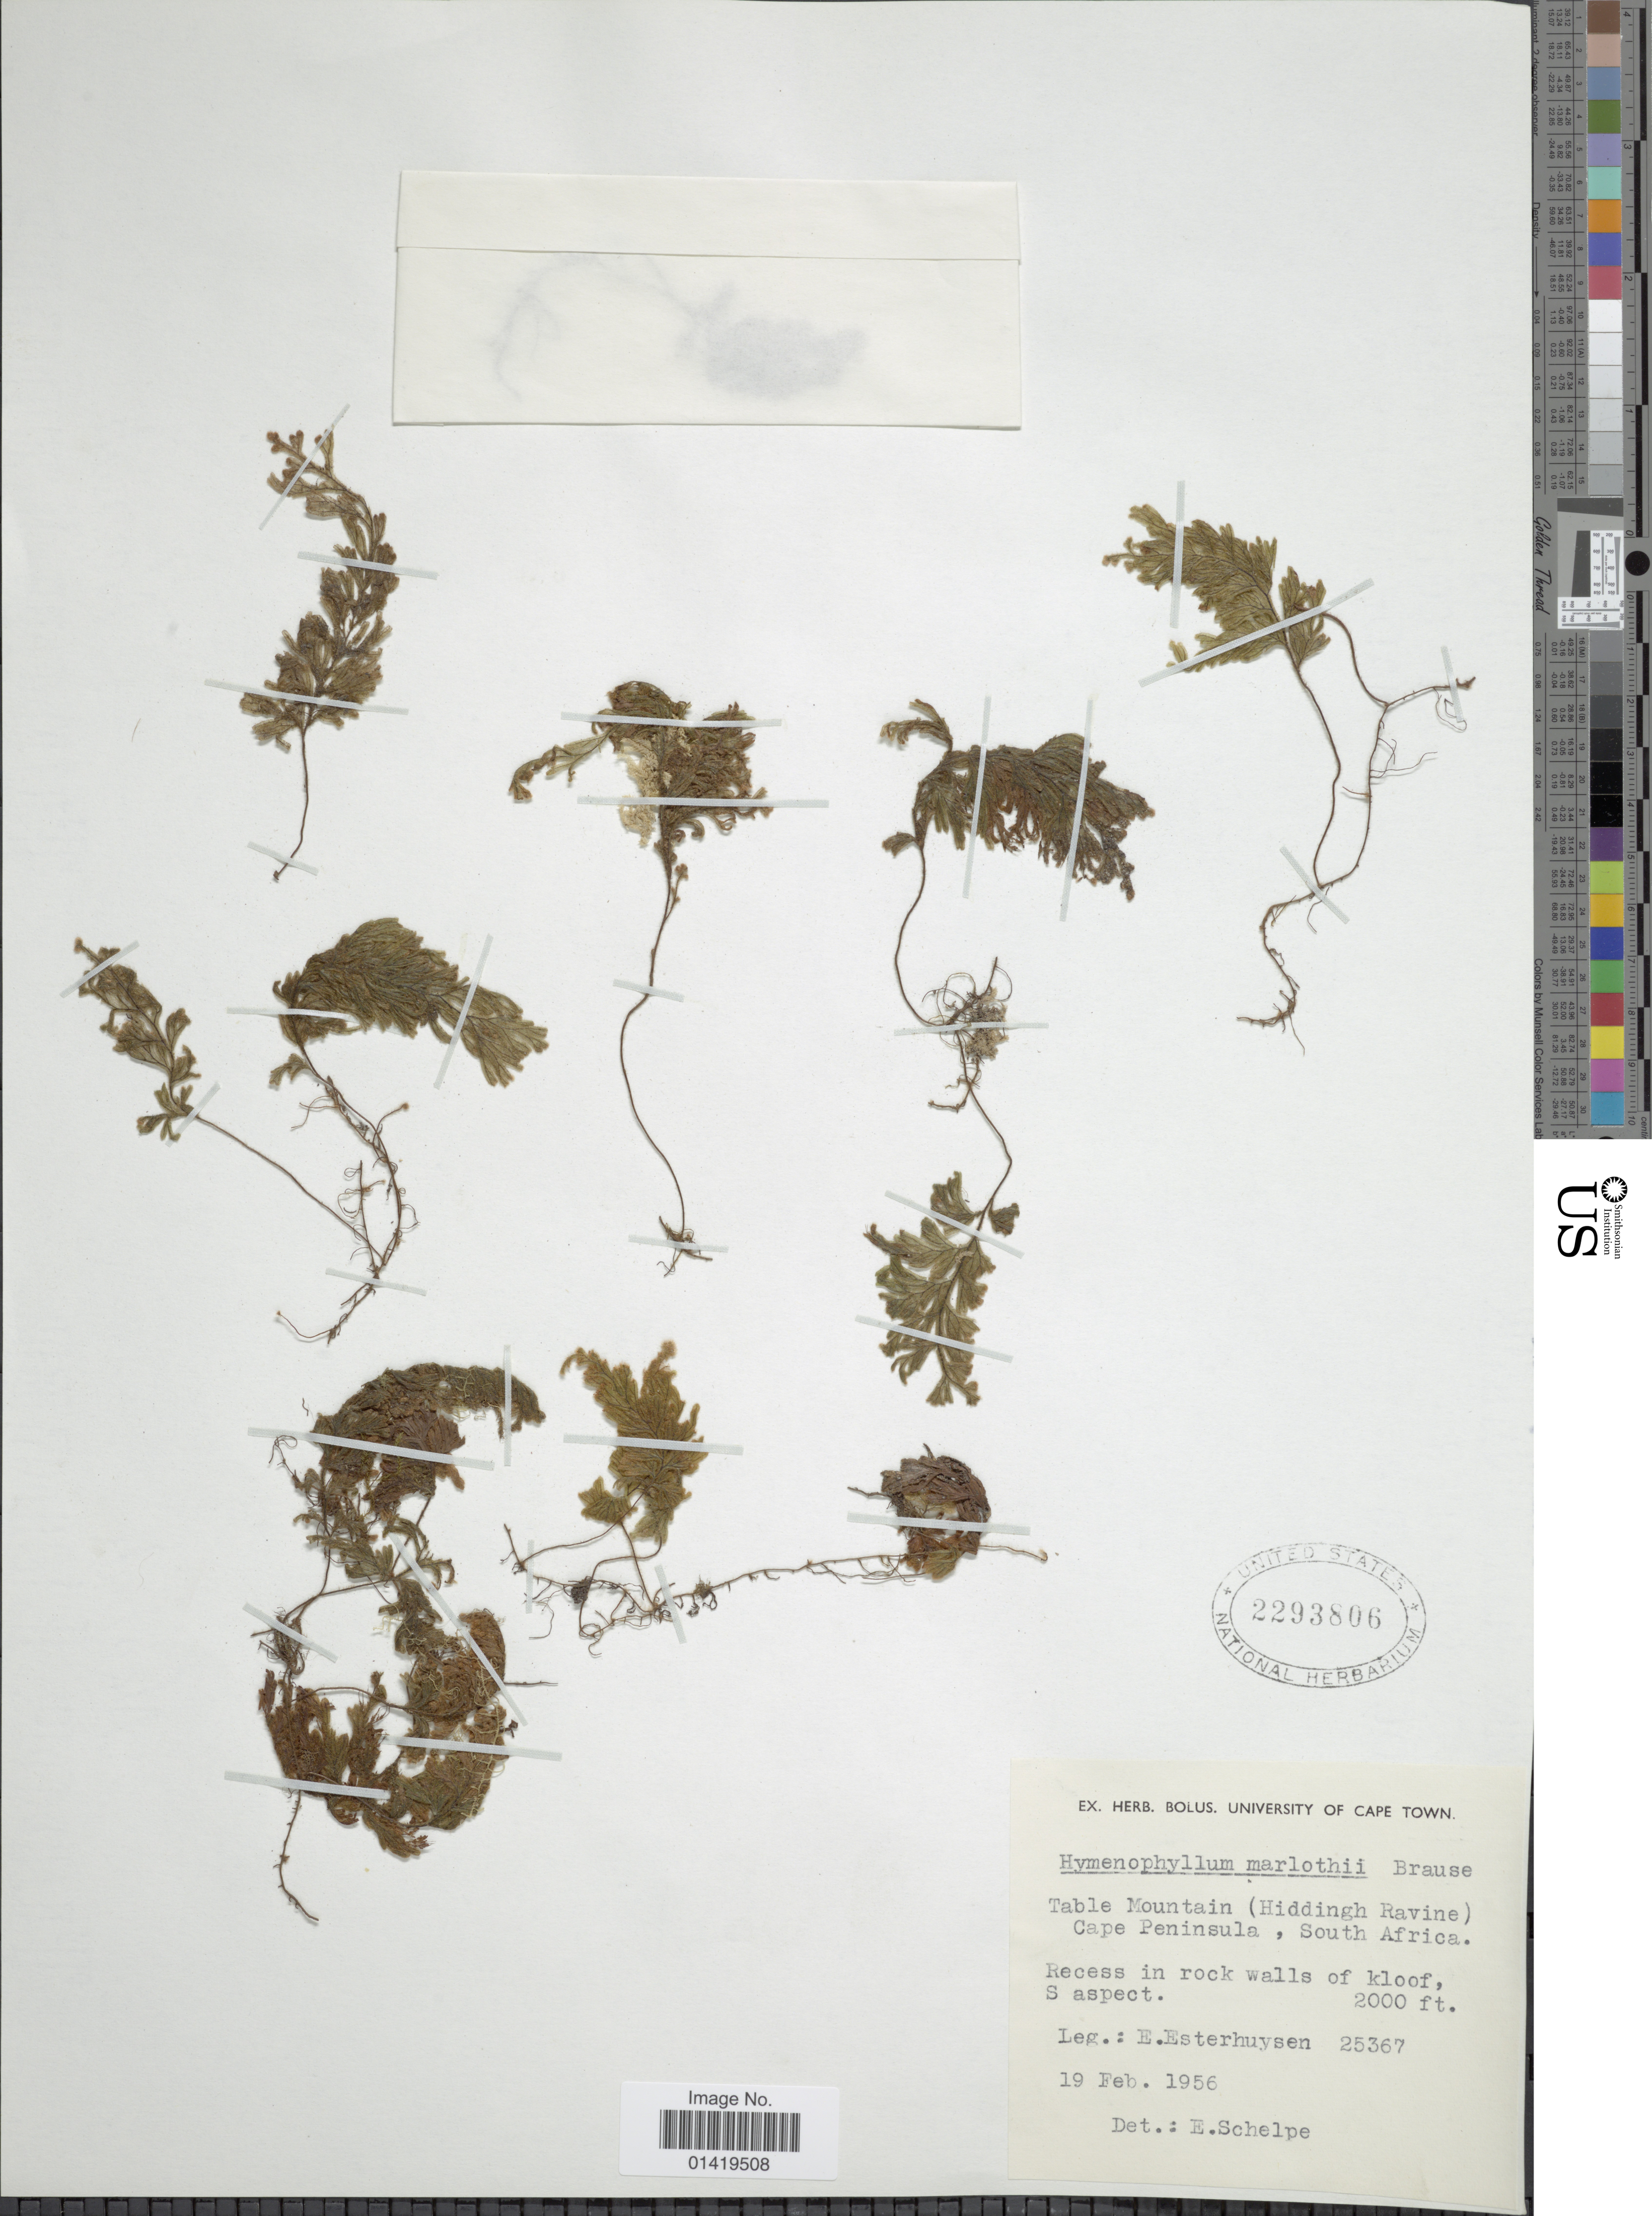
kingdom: Plantae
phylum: Tracheophyta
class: Polypodiopsida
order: Hymenophyllales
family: Hymenophyllaceae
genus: Hymenophyllum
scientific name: Hymenophyllum aeruginosum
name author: (Poir.) Carmich.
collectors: E. E. Esterhuysen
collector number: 25367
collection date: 1956-02-19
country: South Africa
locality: Table mountain Hiddingh ravine Cape Peninsula South Africa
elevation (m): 610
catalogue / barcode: US 2293806